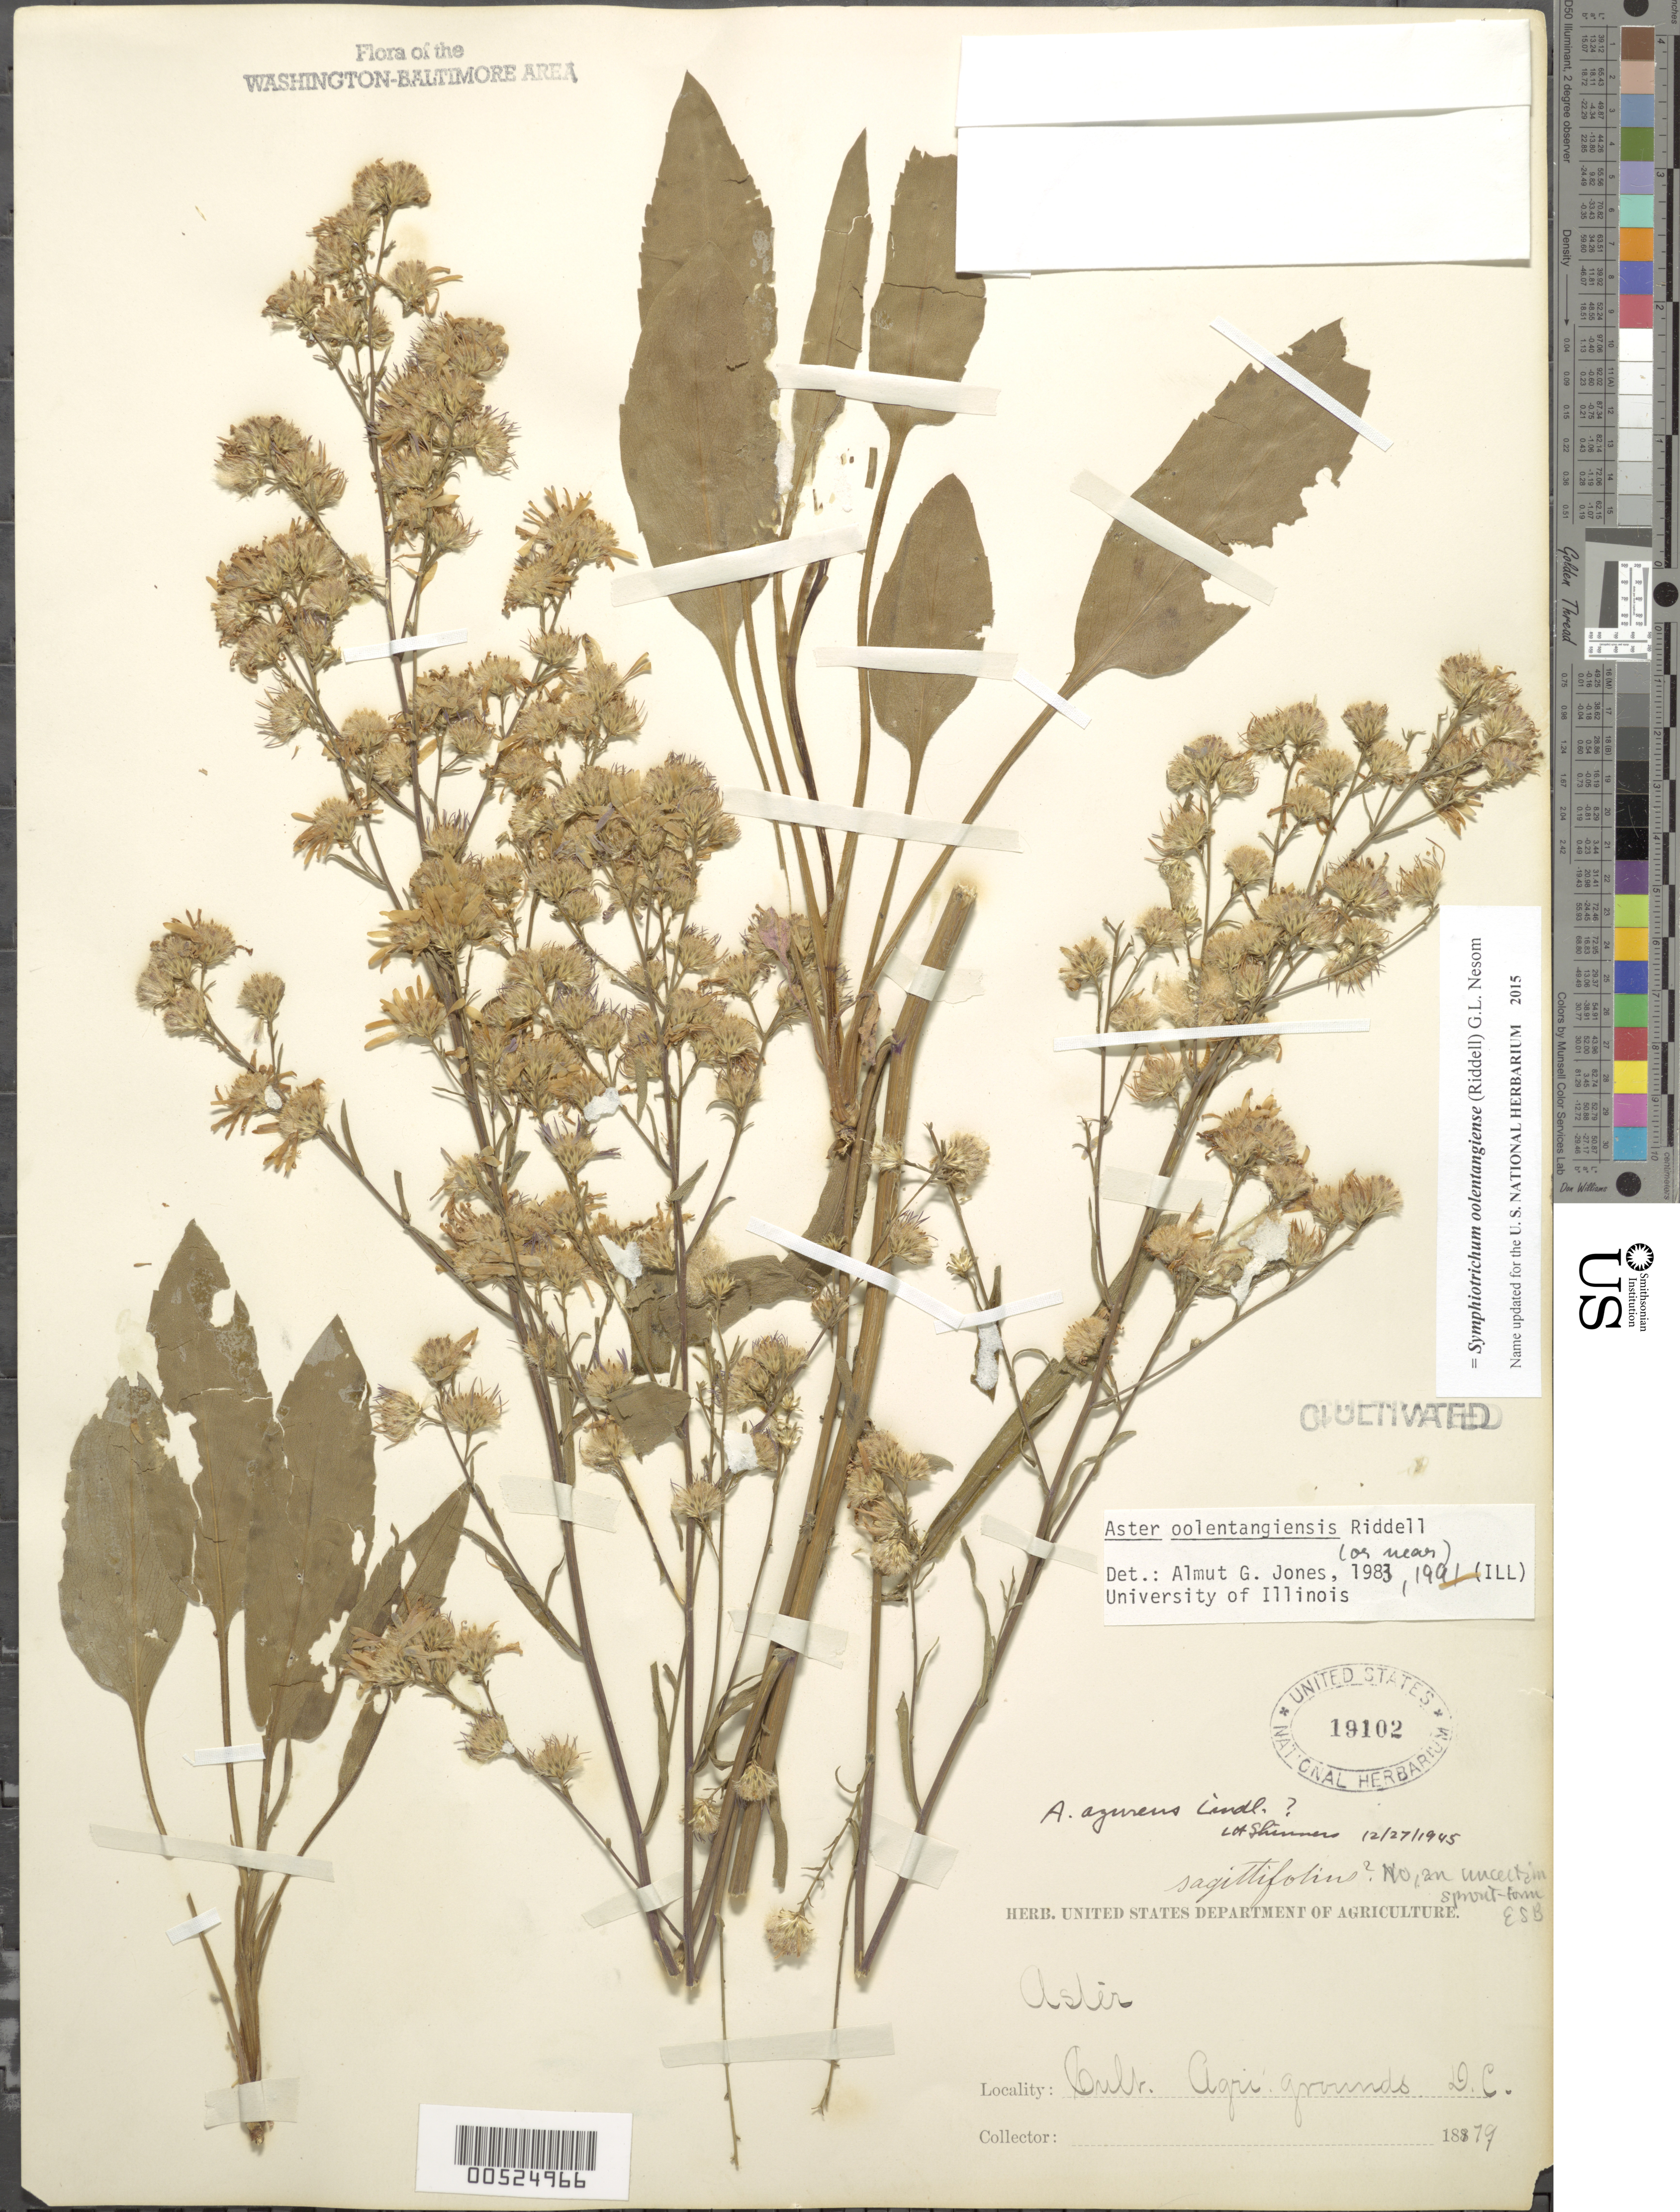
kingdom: Plantae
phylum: Tracheophyta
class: Magnoliopsida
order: Asterales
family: Asteraceae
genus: Symphyotrichum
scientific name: Symphyotrichum oolentangiense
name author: (Riddell) G.L. Nesom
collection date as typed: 1879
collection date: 1879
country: United States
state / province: District of Columbia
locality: Agricultural grounds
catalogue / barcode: US 19102